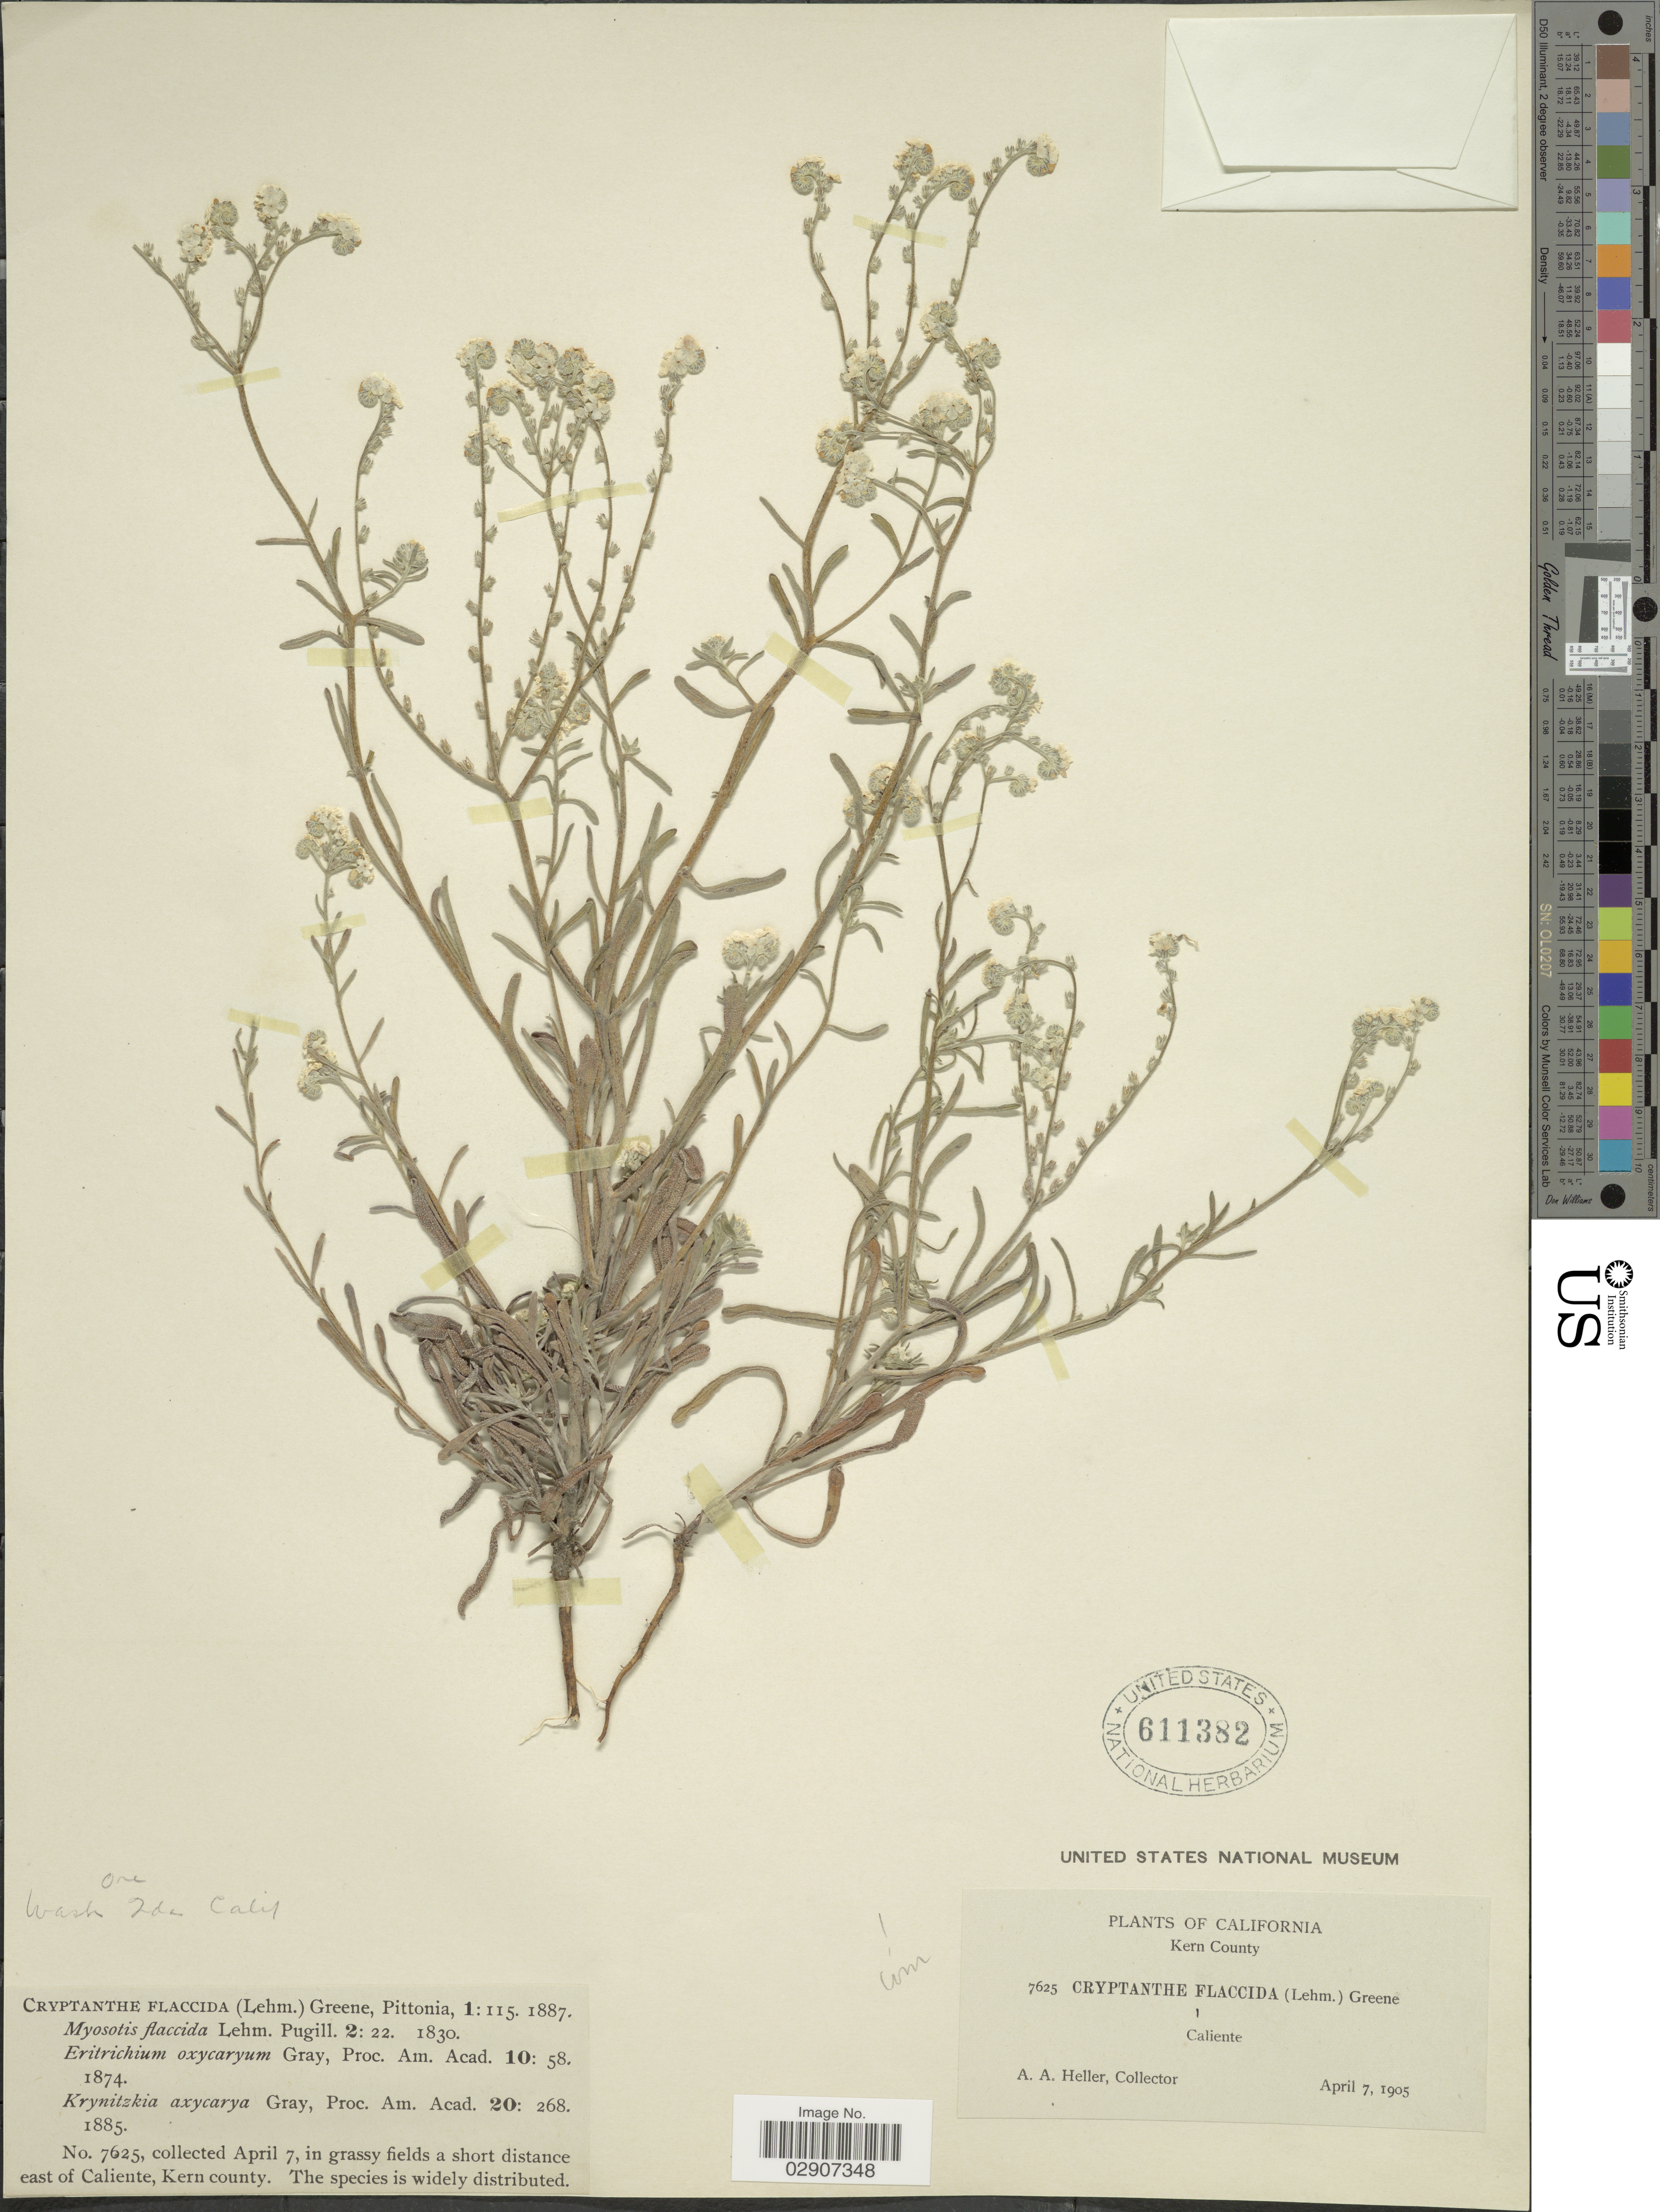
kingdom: Plantae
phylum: Tracheophyta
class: Magnoliopsida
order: Boraginales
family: Boraginaceae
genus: Cryptantha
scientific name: Cryptantha flaccida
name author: (Douglas ex Lehm.) Greene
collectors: A. A. Heller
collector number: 7625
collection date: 1905-04-07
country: United States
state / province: California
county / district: Kern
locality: Kern County, Caliente.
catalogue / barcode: US 611382